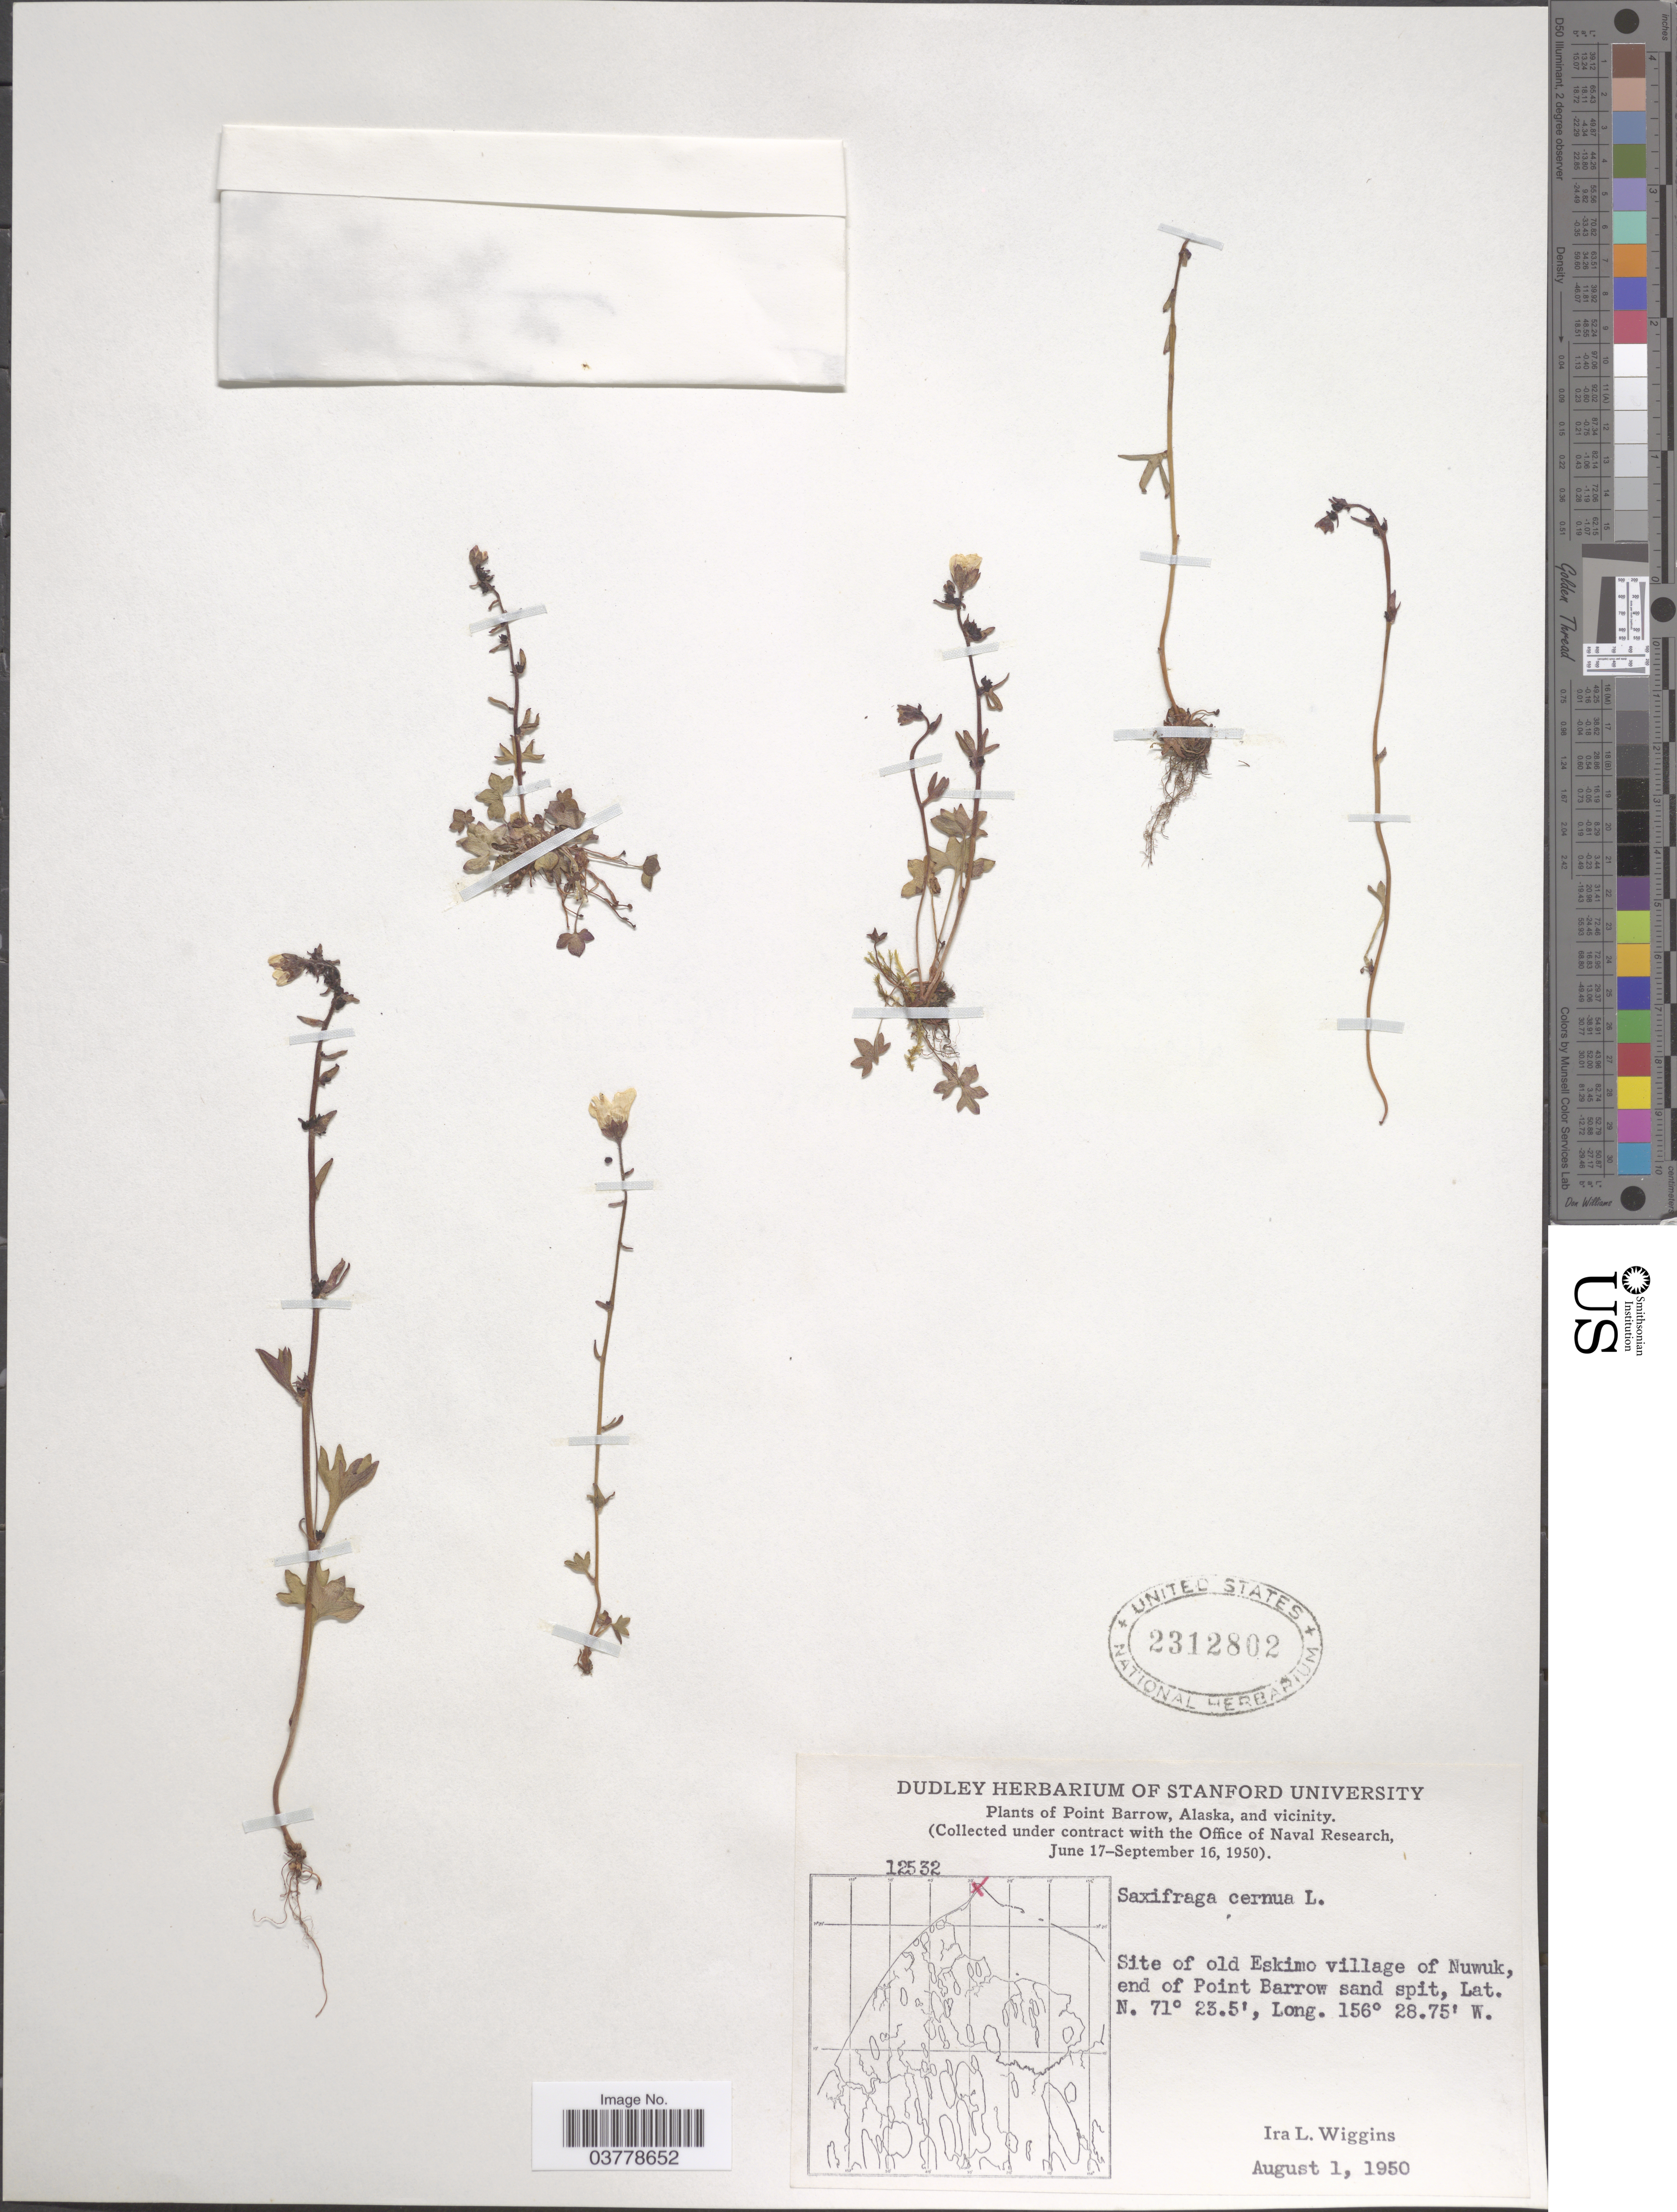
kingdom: Plantae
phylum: Tracheophyta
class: Magnoliopsida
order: Saxifragales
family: Saxifragaceae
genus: Saxifraga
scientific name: Saxifraga cernua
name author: L.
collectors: I. L. Wiggins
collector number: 12532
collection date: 1950-08-01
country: United States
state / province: Alaska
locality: Point Barrow, Alaska, and vicinity. Site of old Eskimo village of Nuwuk, end of Point Barrow sand spit.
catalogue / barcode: US 2312802